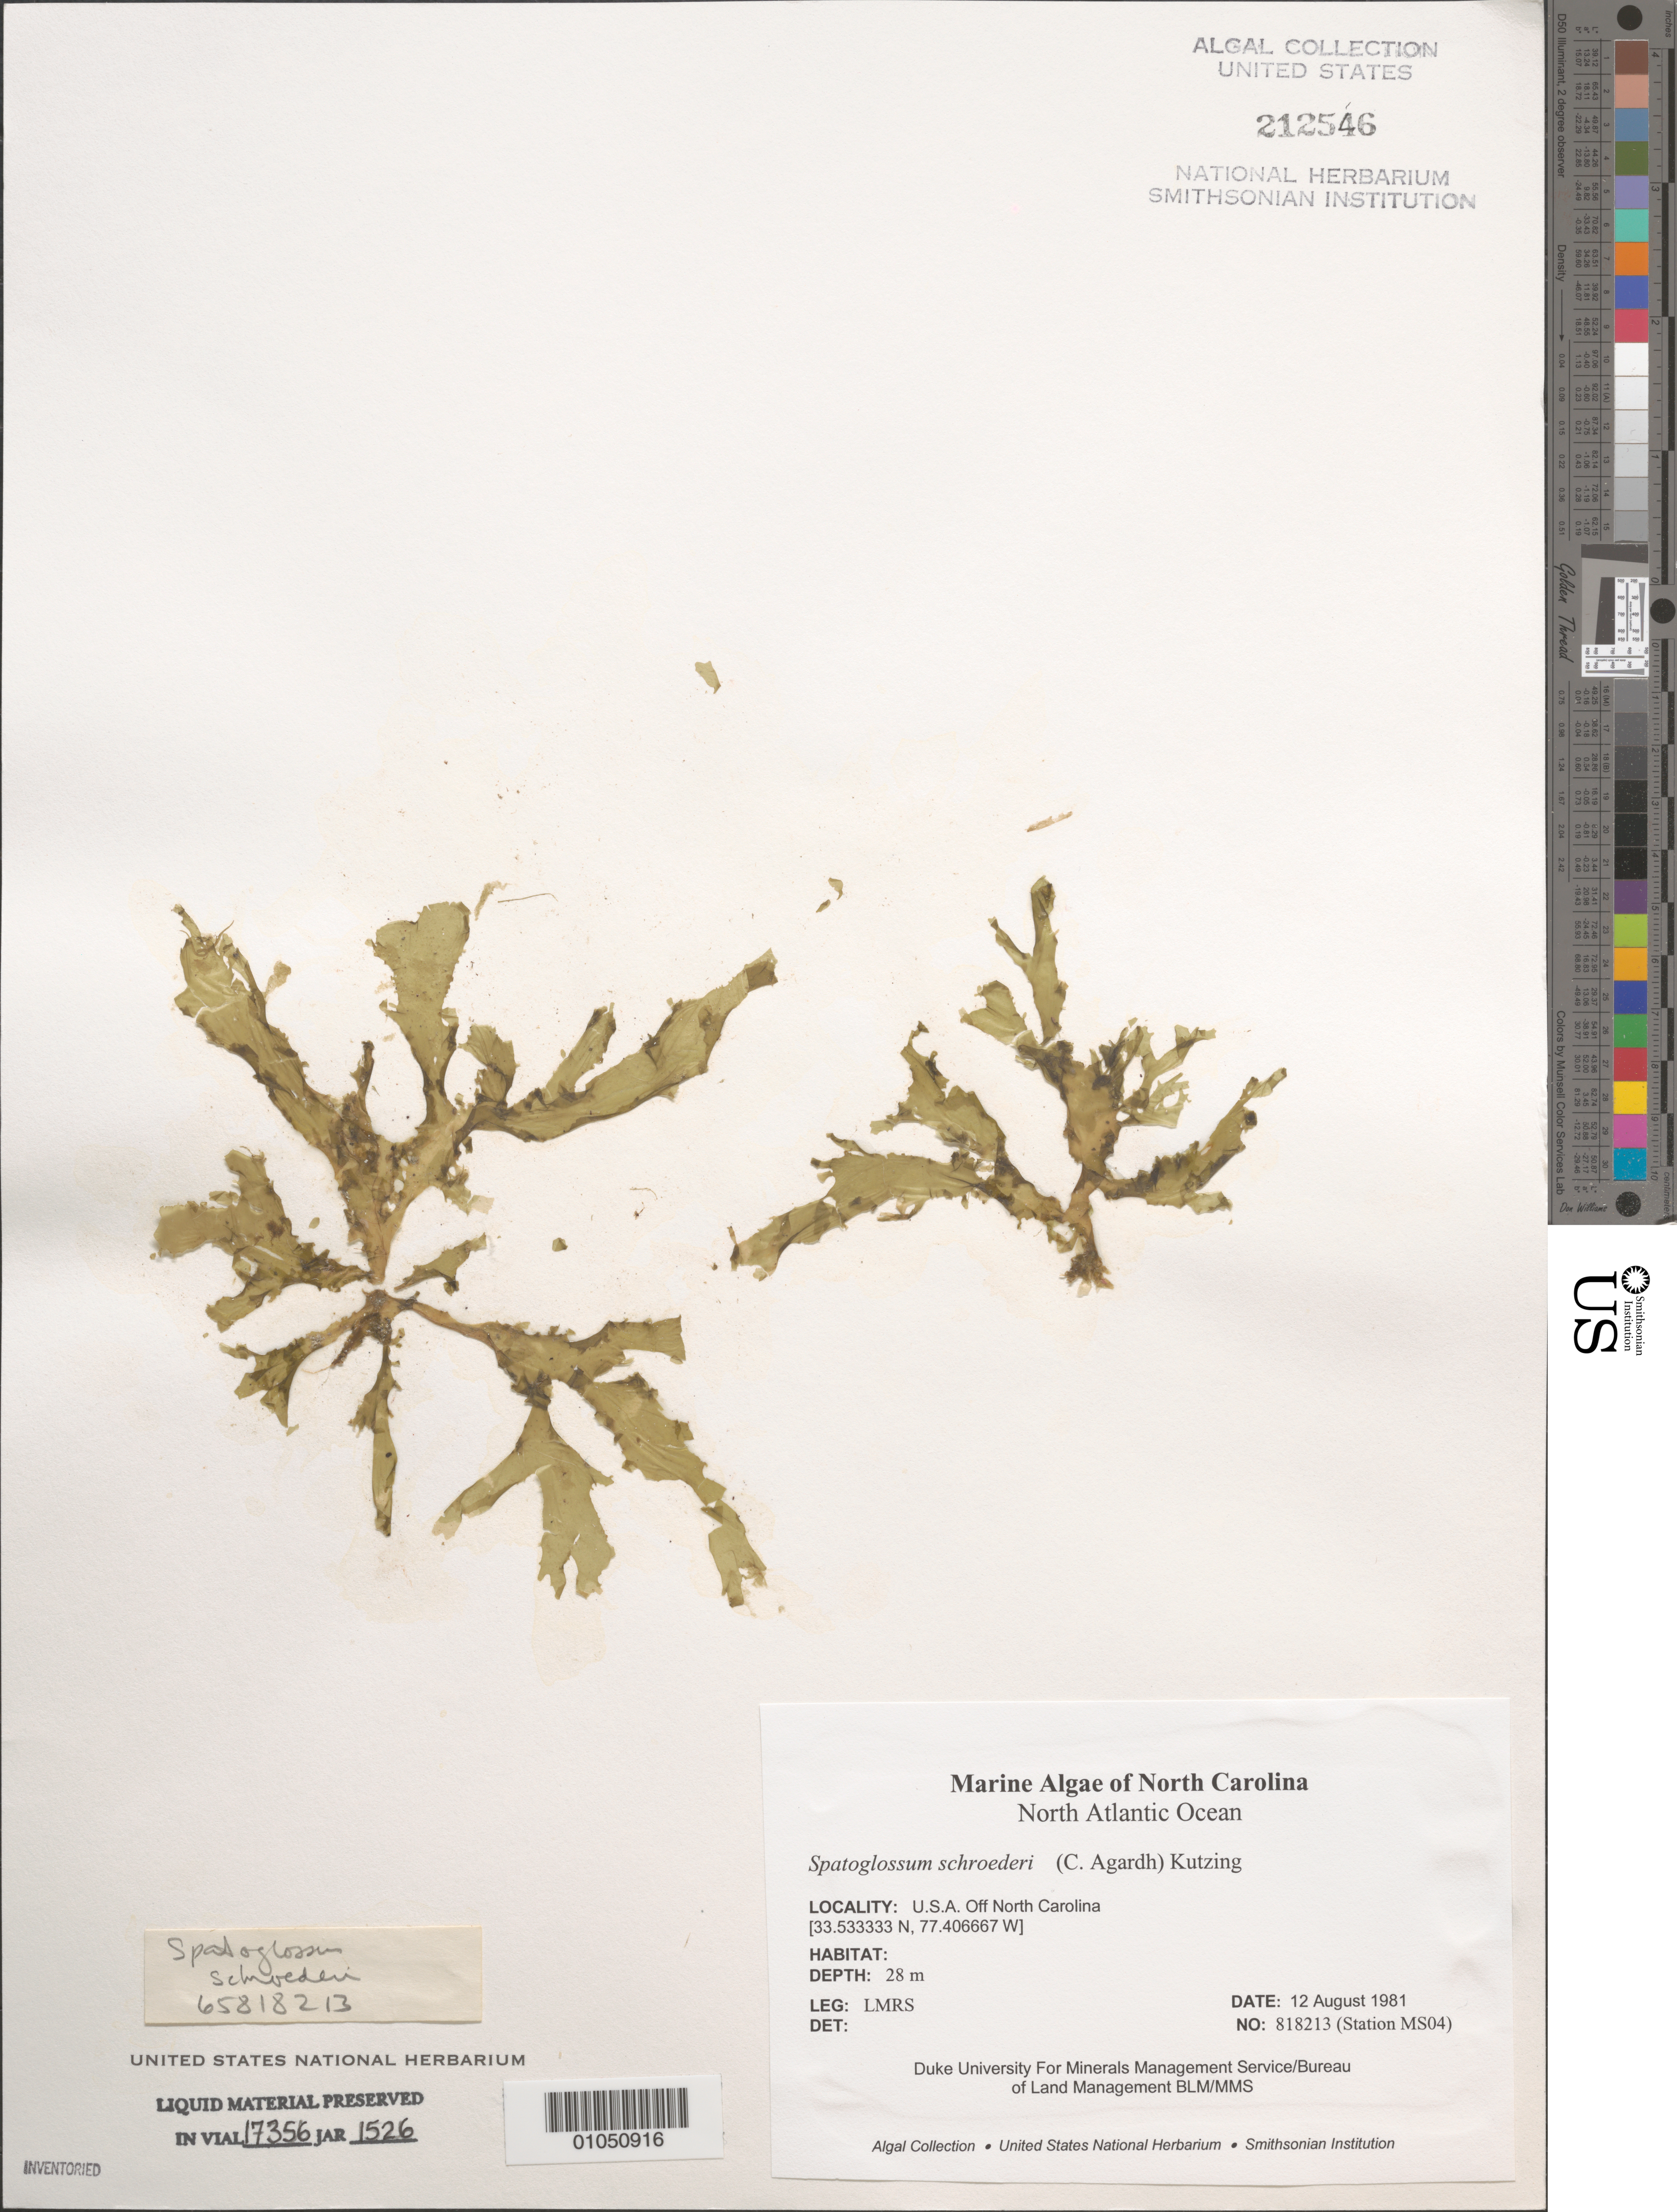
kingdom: Chromista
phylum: Ochrophyta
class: Phaeophyceae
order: Dictyotales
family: Dictyotaceae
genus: Spatoglossum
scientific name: Spatoglossum schroederi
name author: (C. Agardh) Kütz.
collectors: LMRS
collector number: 818213 (Station MS04)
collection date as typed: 12 Aug 1981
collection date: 1981-08-12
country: United States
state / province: North Carolina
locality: North Atlantic Ocean off North Carolina coast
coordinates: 33.533333 N, 77.406667 W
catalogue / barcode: US 212546